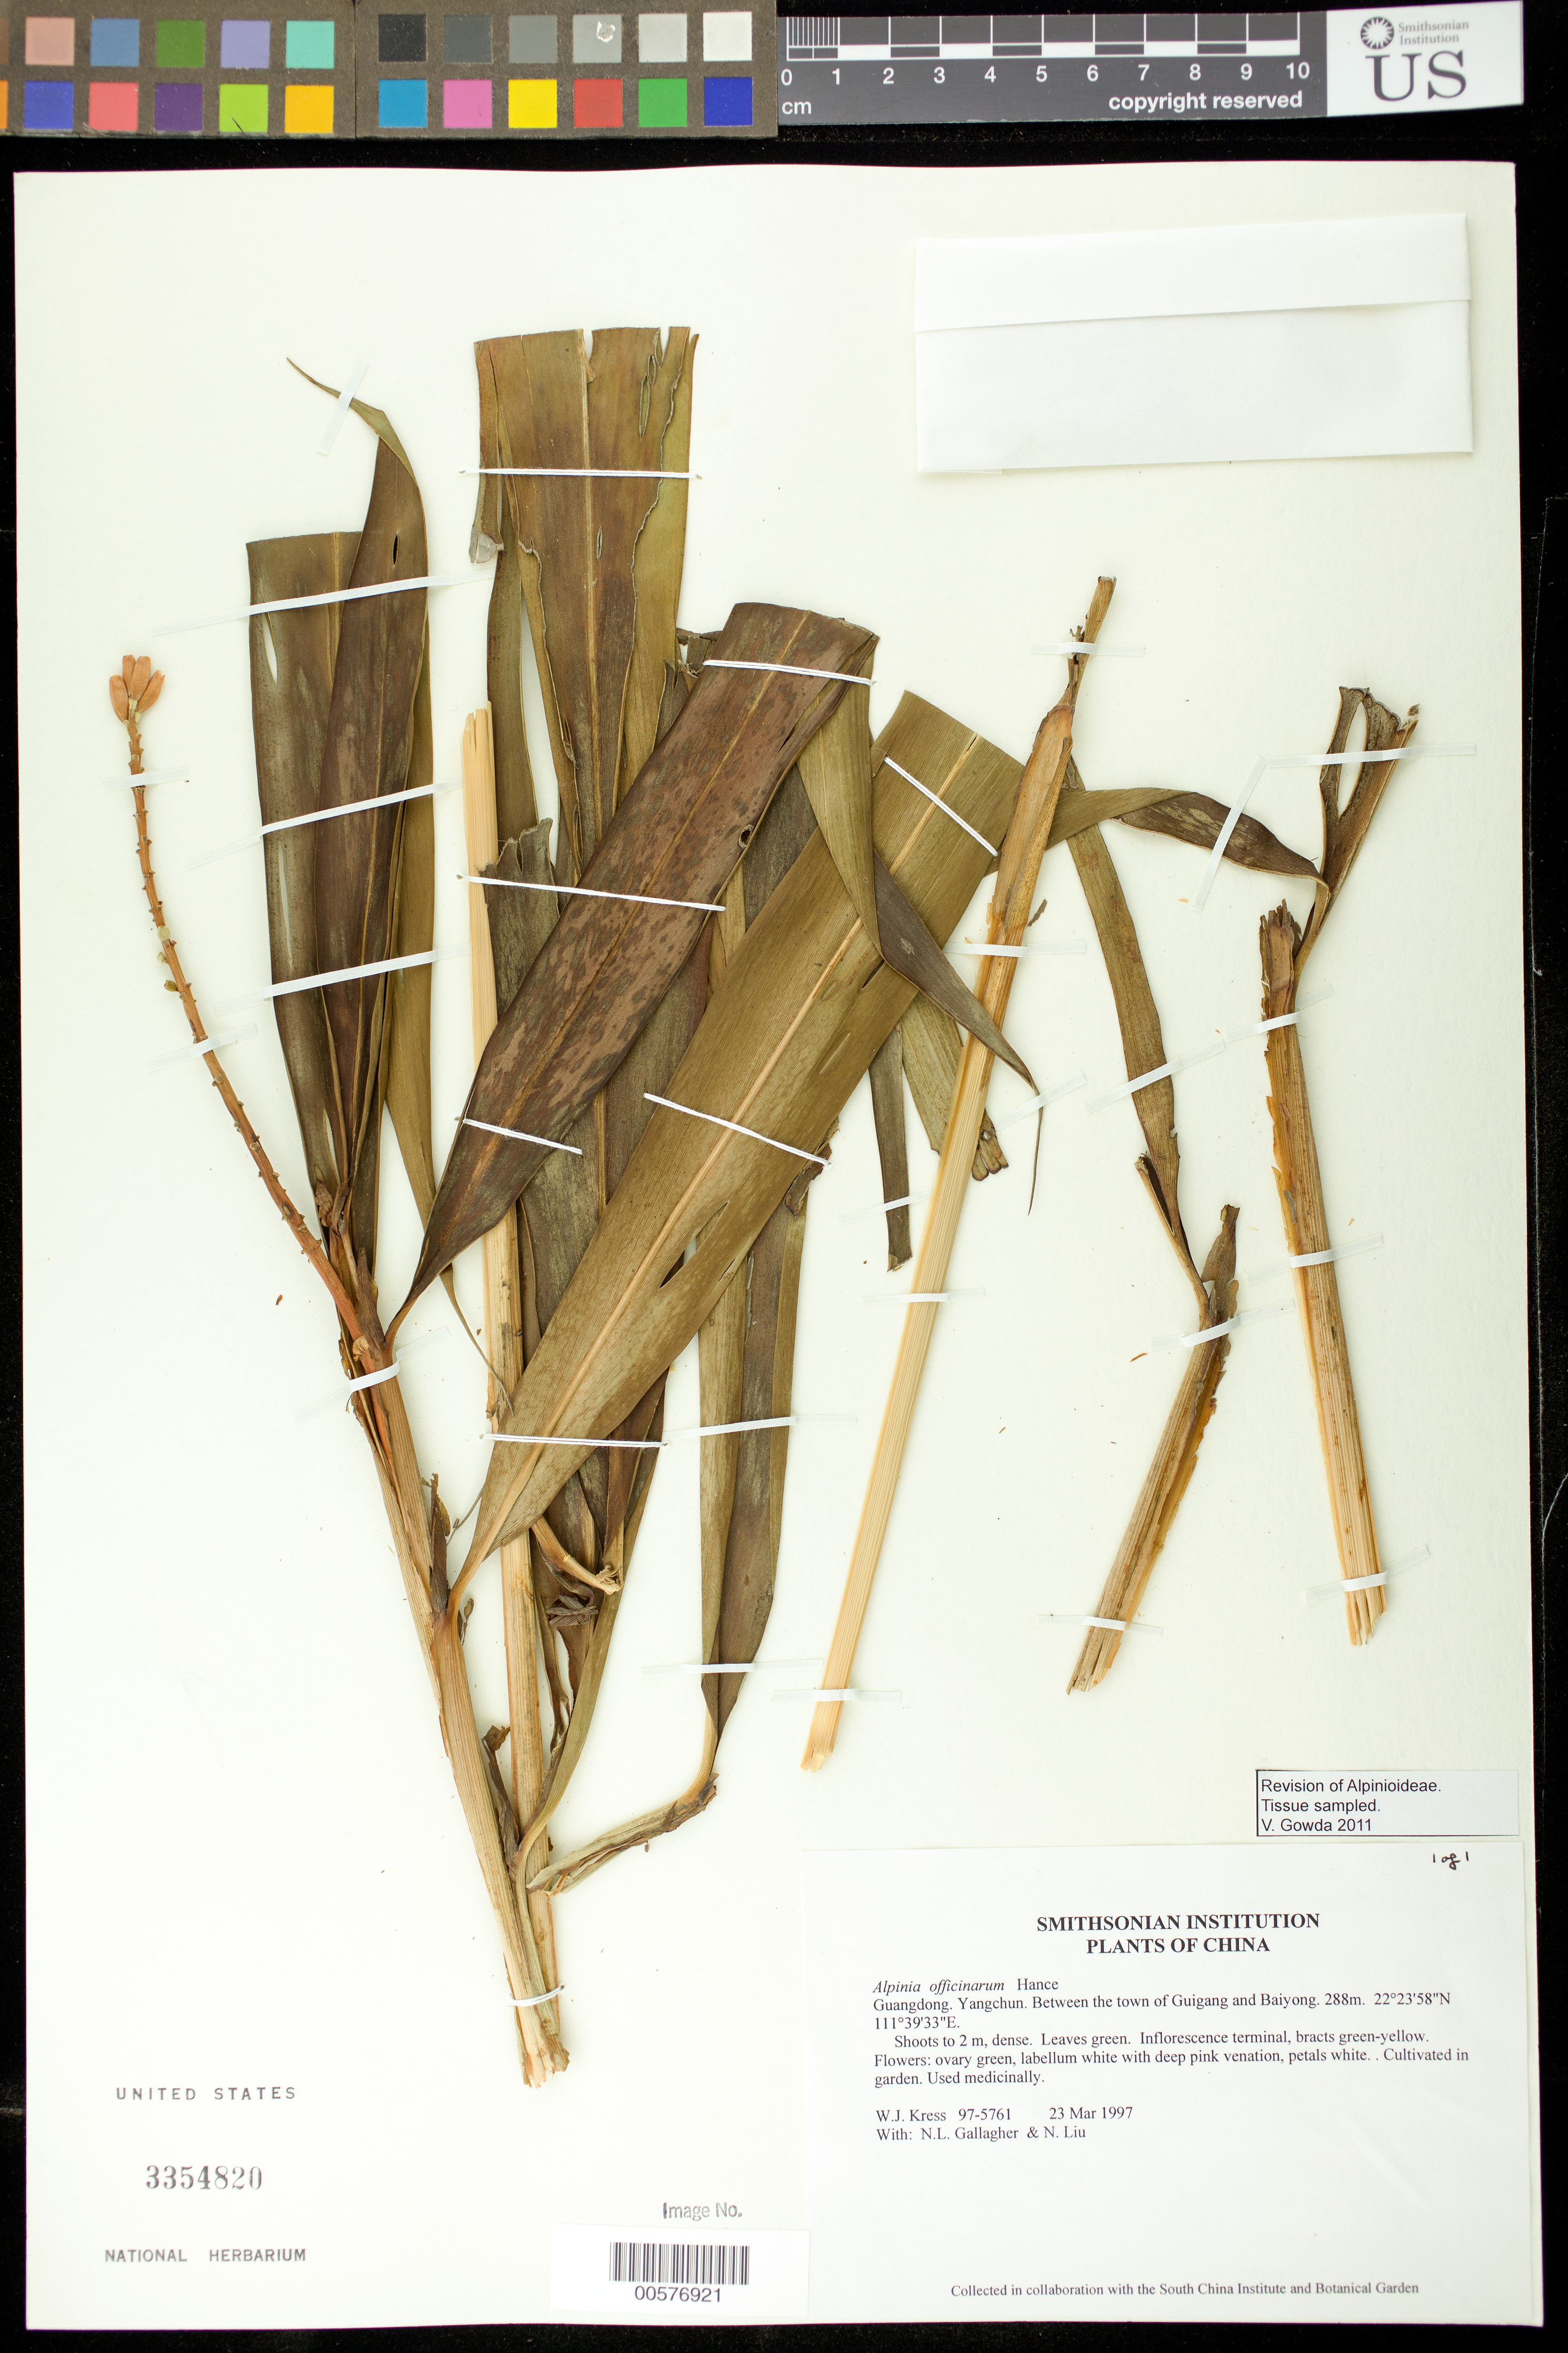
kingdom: Plantae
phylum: Tracheophyta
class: Liliopsida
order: Zingiberales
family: Zingiberaceae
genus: Alpinia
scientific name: Alpinia officinarum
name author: Hance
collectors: W. J. Kress, N. L. Gallagher & N. Liu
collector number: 97-5761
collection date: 1997-03-23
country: China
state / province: Guangdong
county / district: Yangchun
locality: Between the town of Guigang and Baiyong.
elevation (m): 288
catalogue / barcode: US 3354820